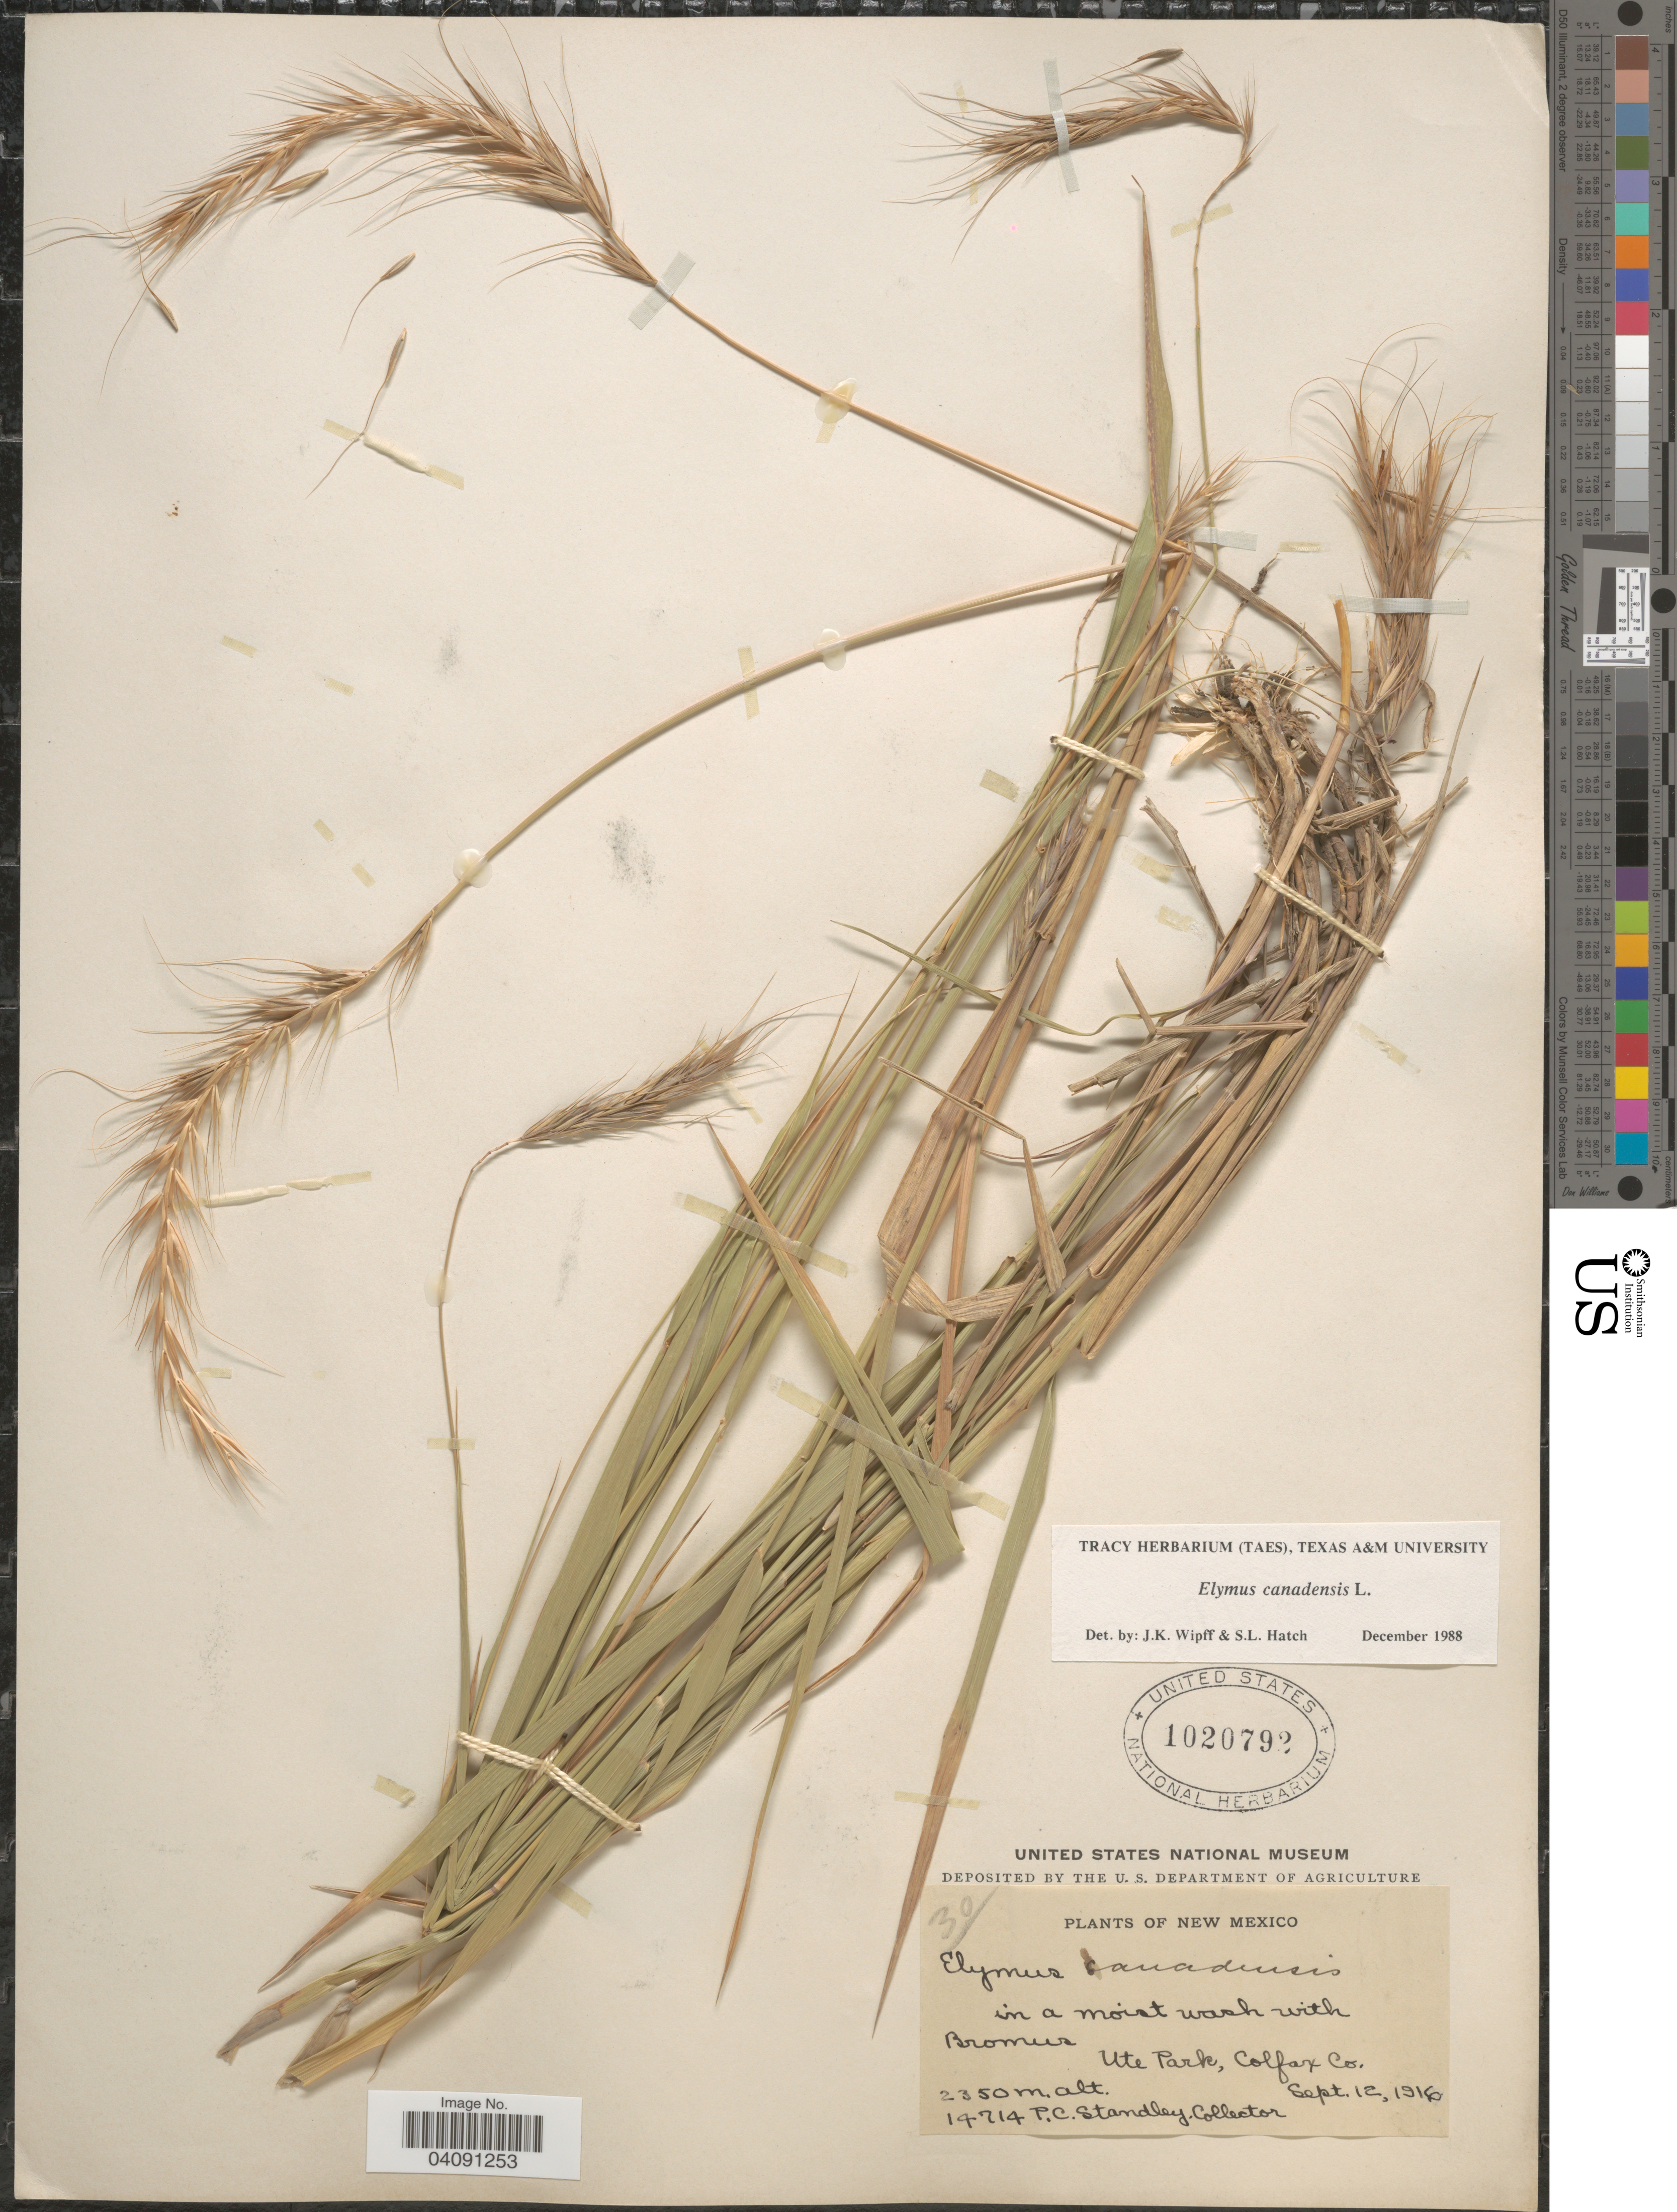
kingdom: Plantae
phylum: Tracheophyta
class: Liliopsida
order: Poales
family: Poaceae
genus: Elymus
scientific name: Elymus canadensis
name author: L.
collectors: P. C. Standley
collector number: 14714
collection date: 1916-09-12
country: United States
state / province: New Mexico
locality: Ute Park, Colfax Co.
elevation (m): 2350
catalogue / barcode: US 1020792